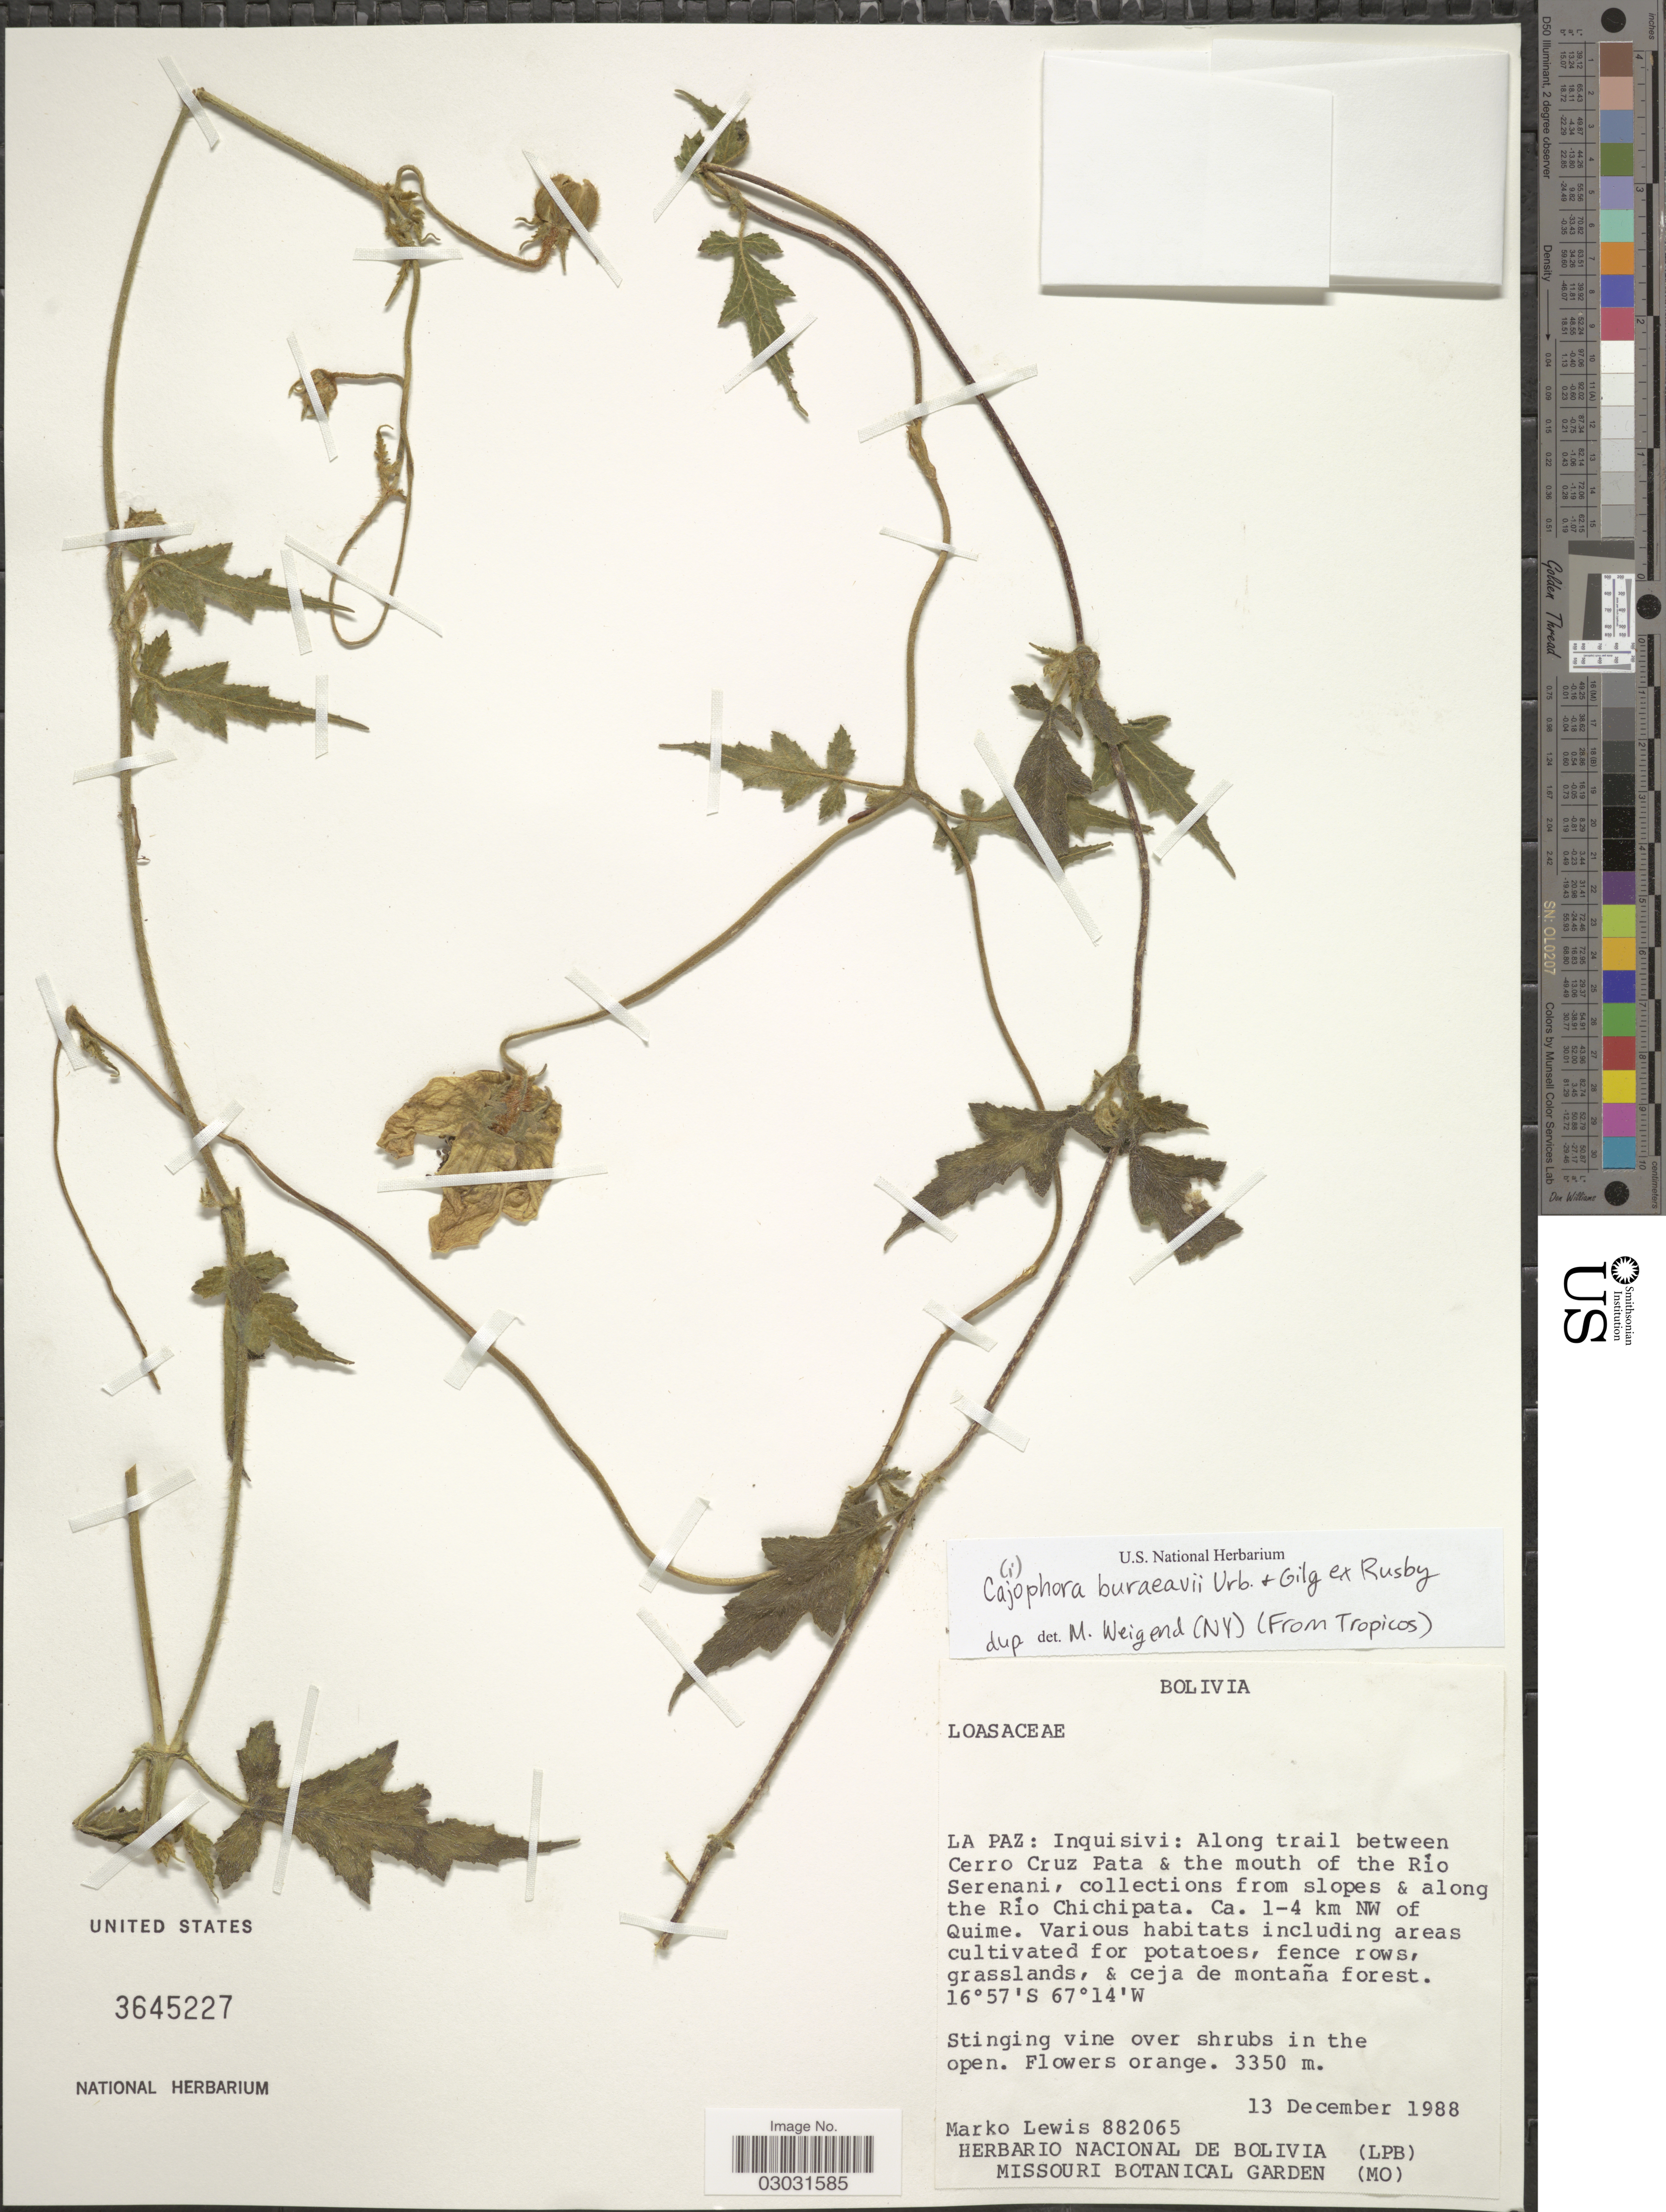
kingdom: Plantae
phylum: Tracheophyta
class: Magnoliopsida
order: Cornales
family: Loasaceae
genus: Caiophora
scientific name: Caiophora buraeavii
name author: Urb. & Gilg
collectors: M. A. Lewis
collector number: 882065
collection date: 1988-12-13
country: Bolivia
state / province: La Paz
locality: Inquisivi: Along trail between Cerro Cruz Pata & the mouth of the Río Serenani, collections from slopes & along the Río Chichipata. Ca. 1-4 km NW of Quime.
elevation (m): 3350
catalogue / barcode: US 3645227